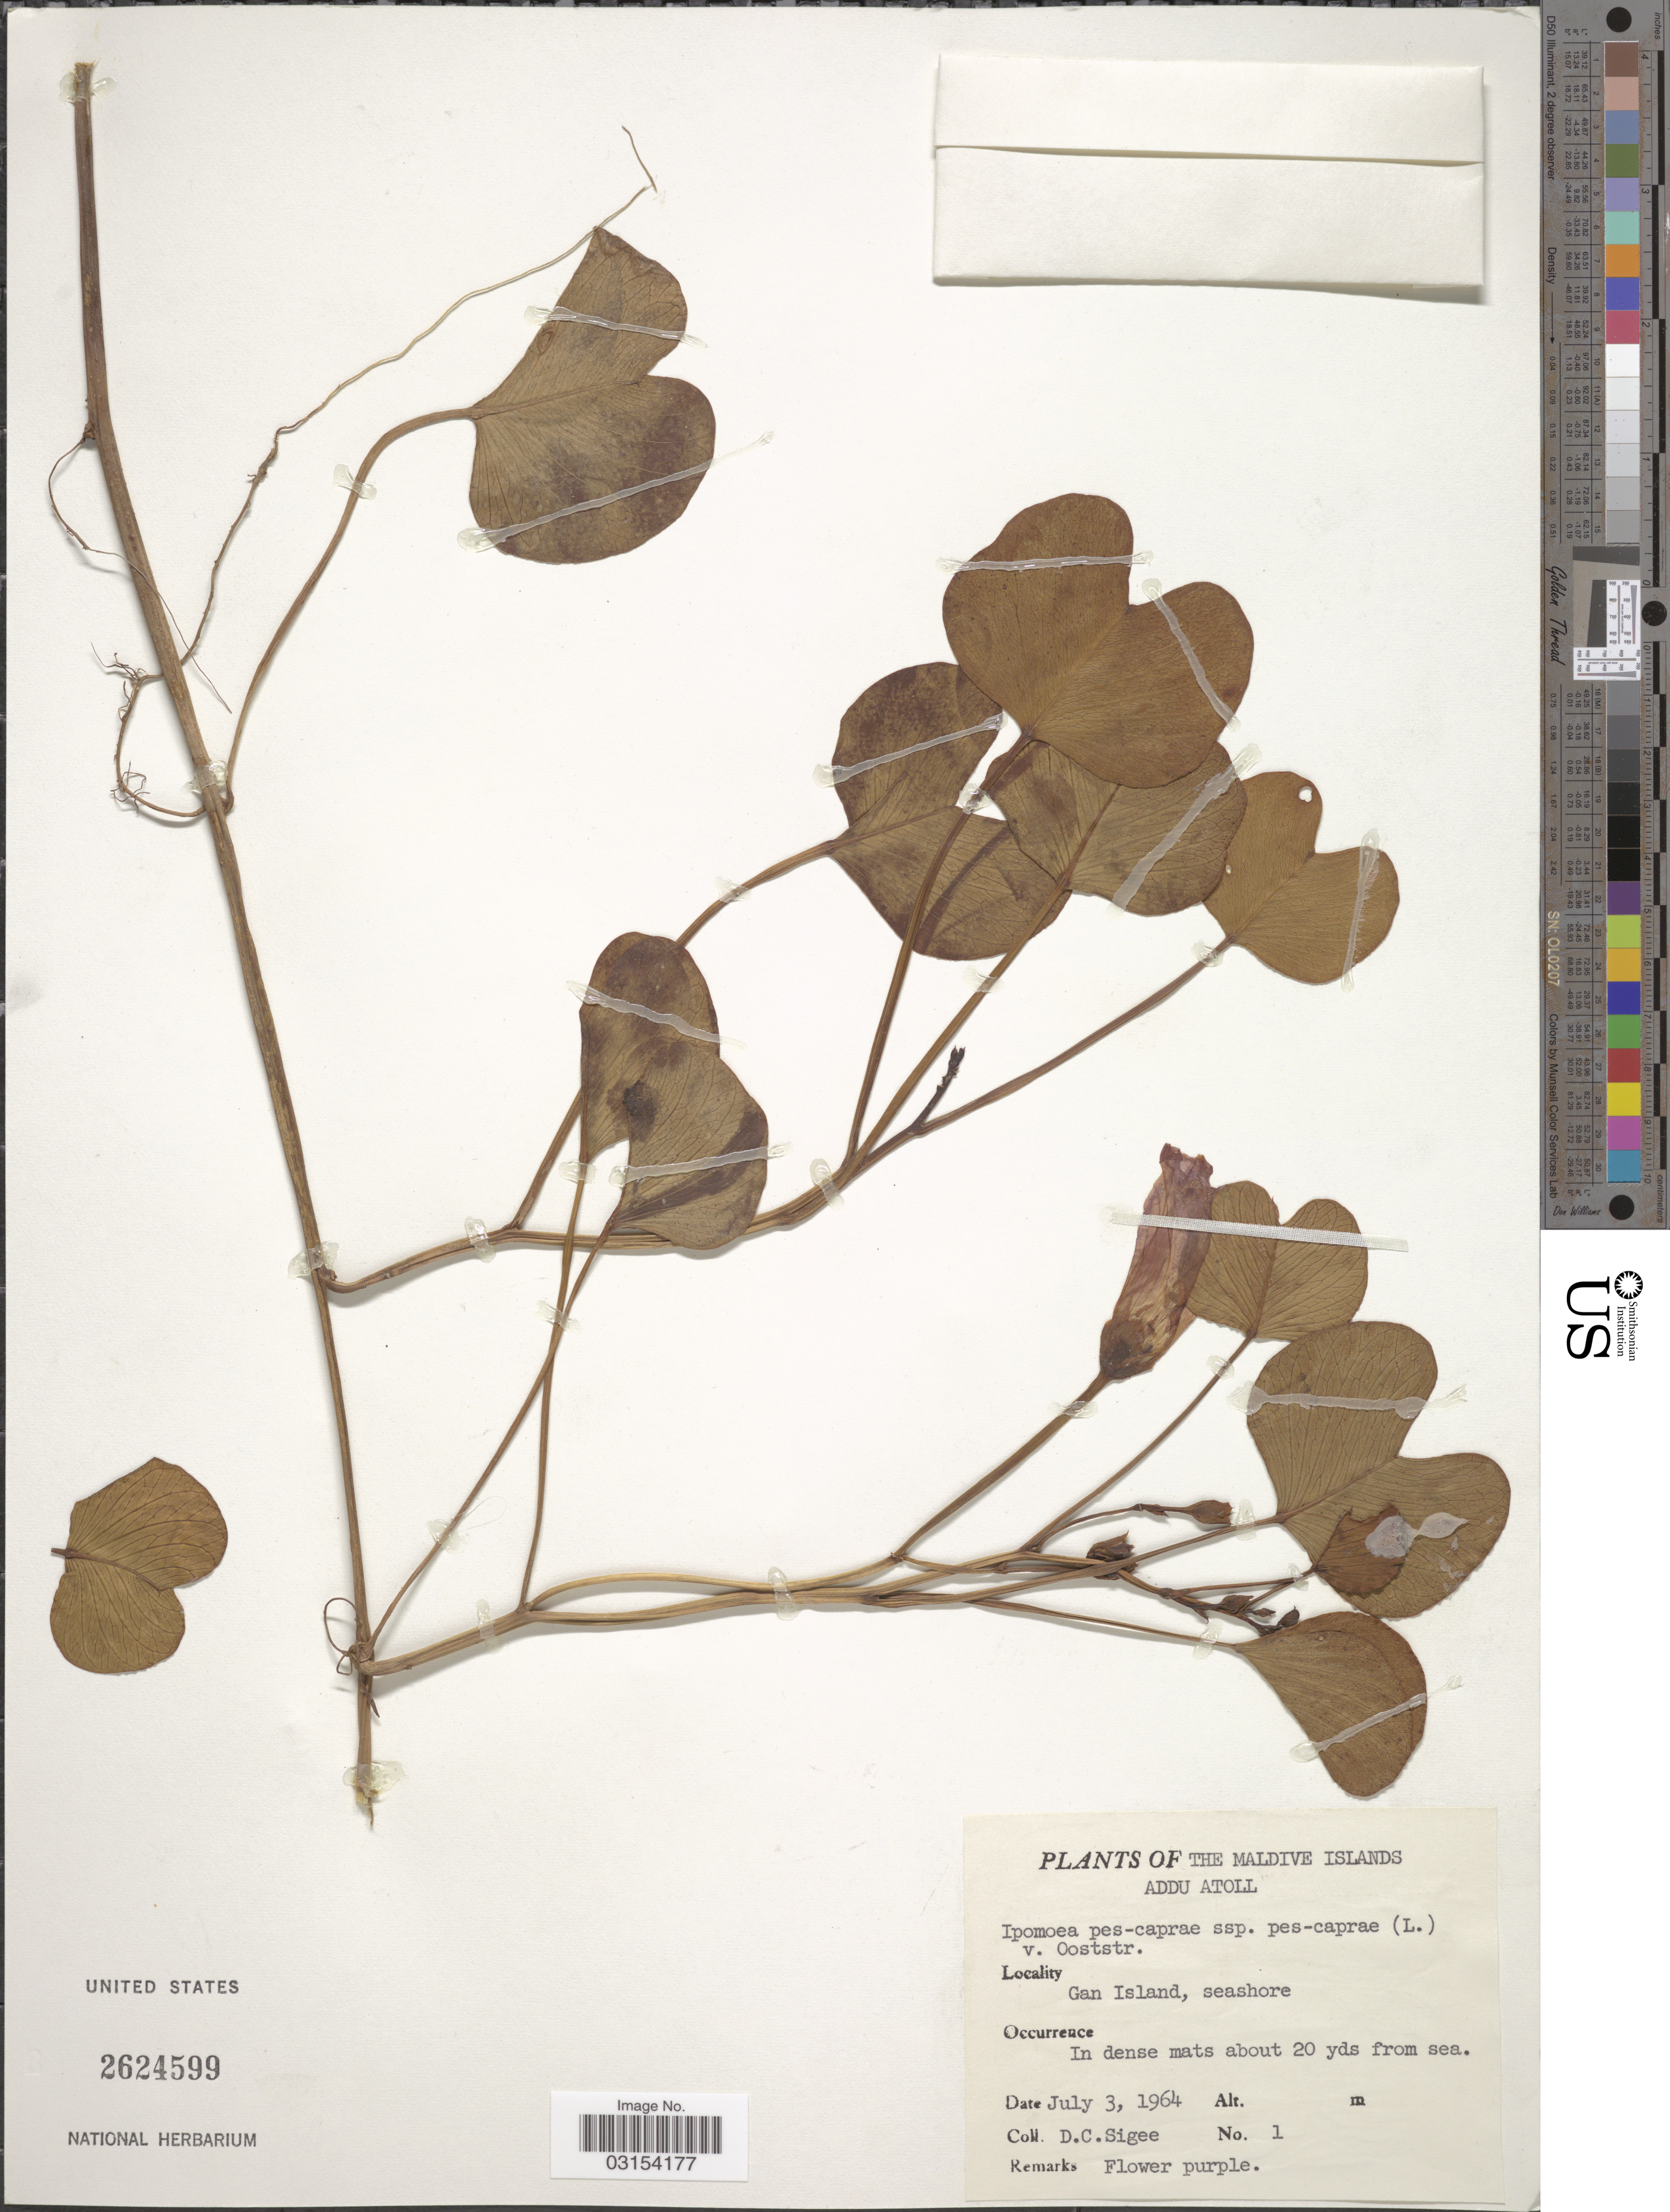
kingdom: Plantae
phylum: Tracheophyta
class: Magnoliopsida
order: Solanales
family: Convolvulaceae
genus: Ipomoea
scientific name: Ipomoea pes-caprae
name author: (L.) R. Br.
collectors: D. C. Sigee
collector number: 01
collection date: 1964-07-03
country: Maldive Islands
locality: The Maldive Islands, Addu Atoll, Gan Island, seashore.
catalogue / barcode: US 2624599